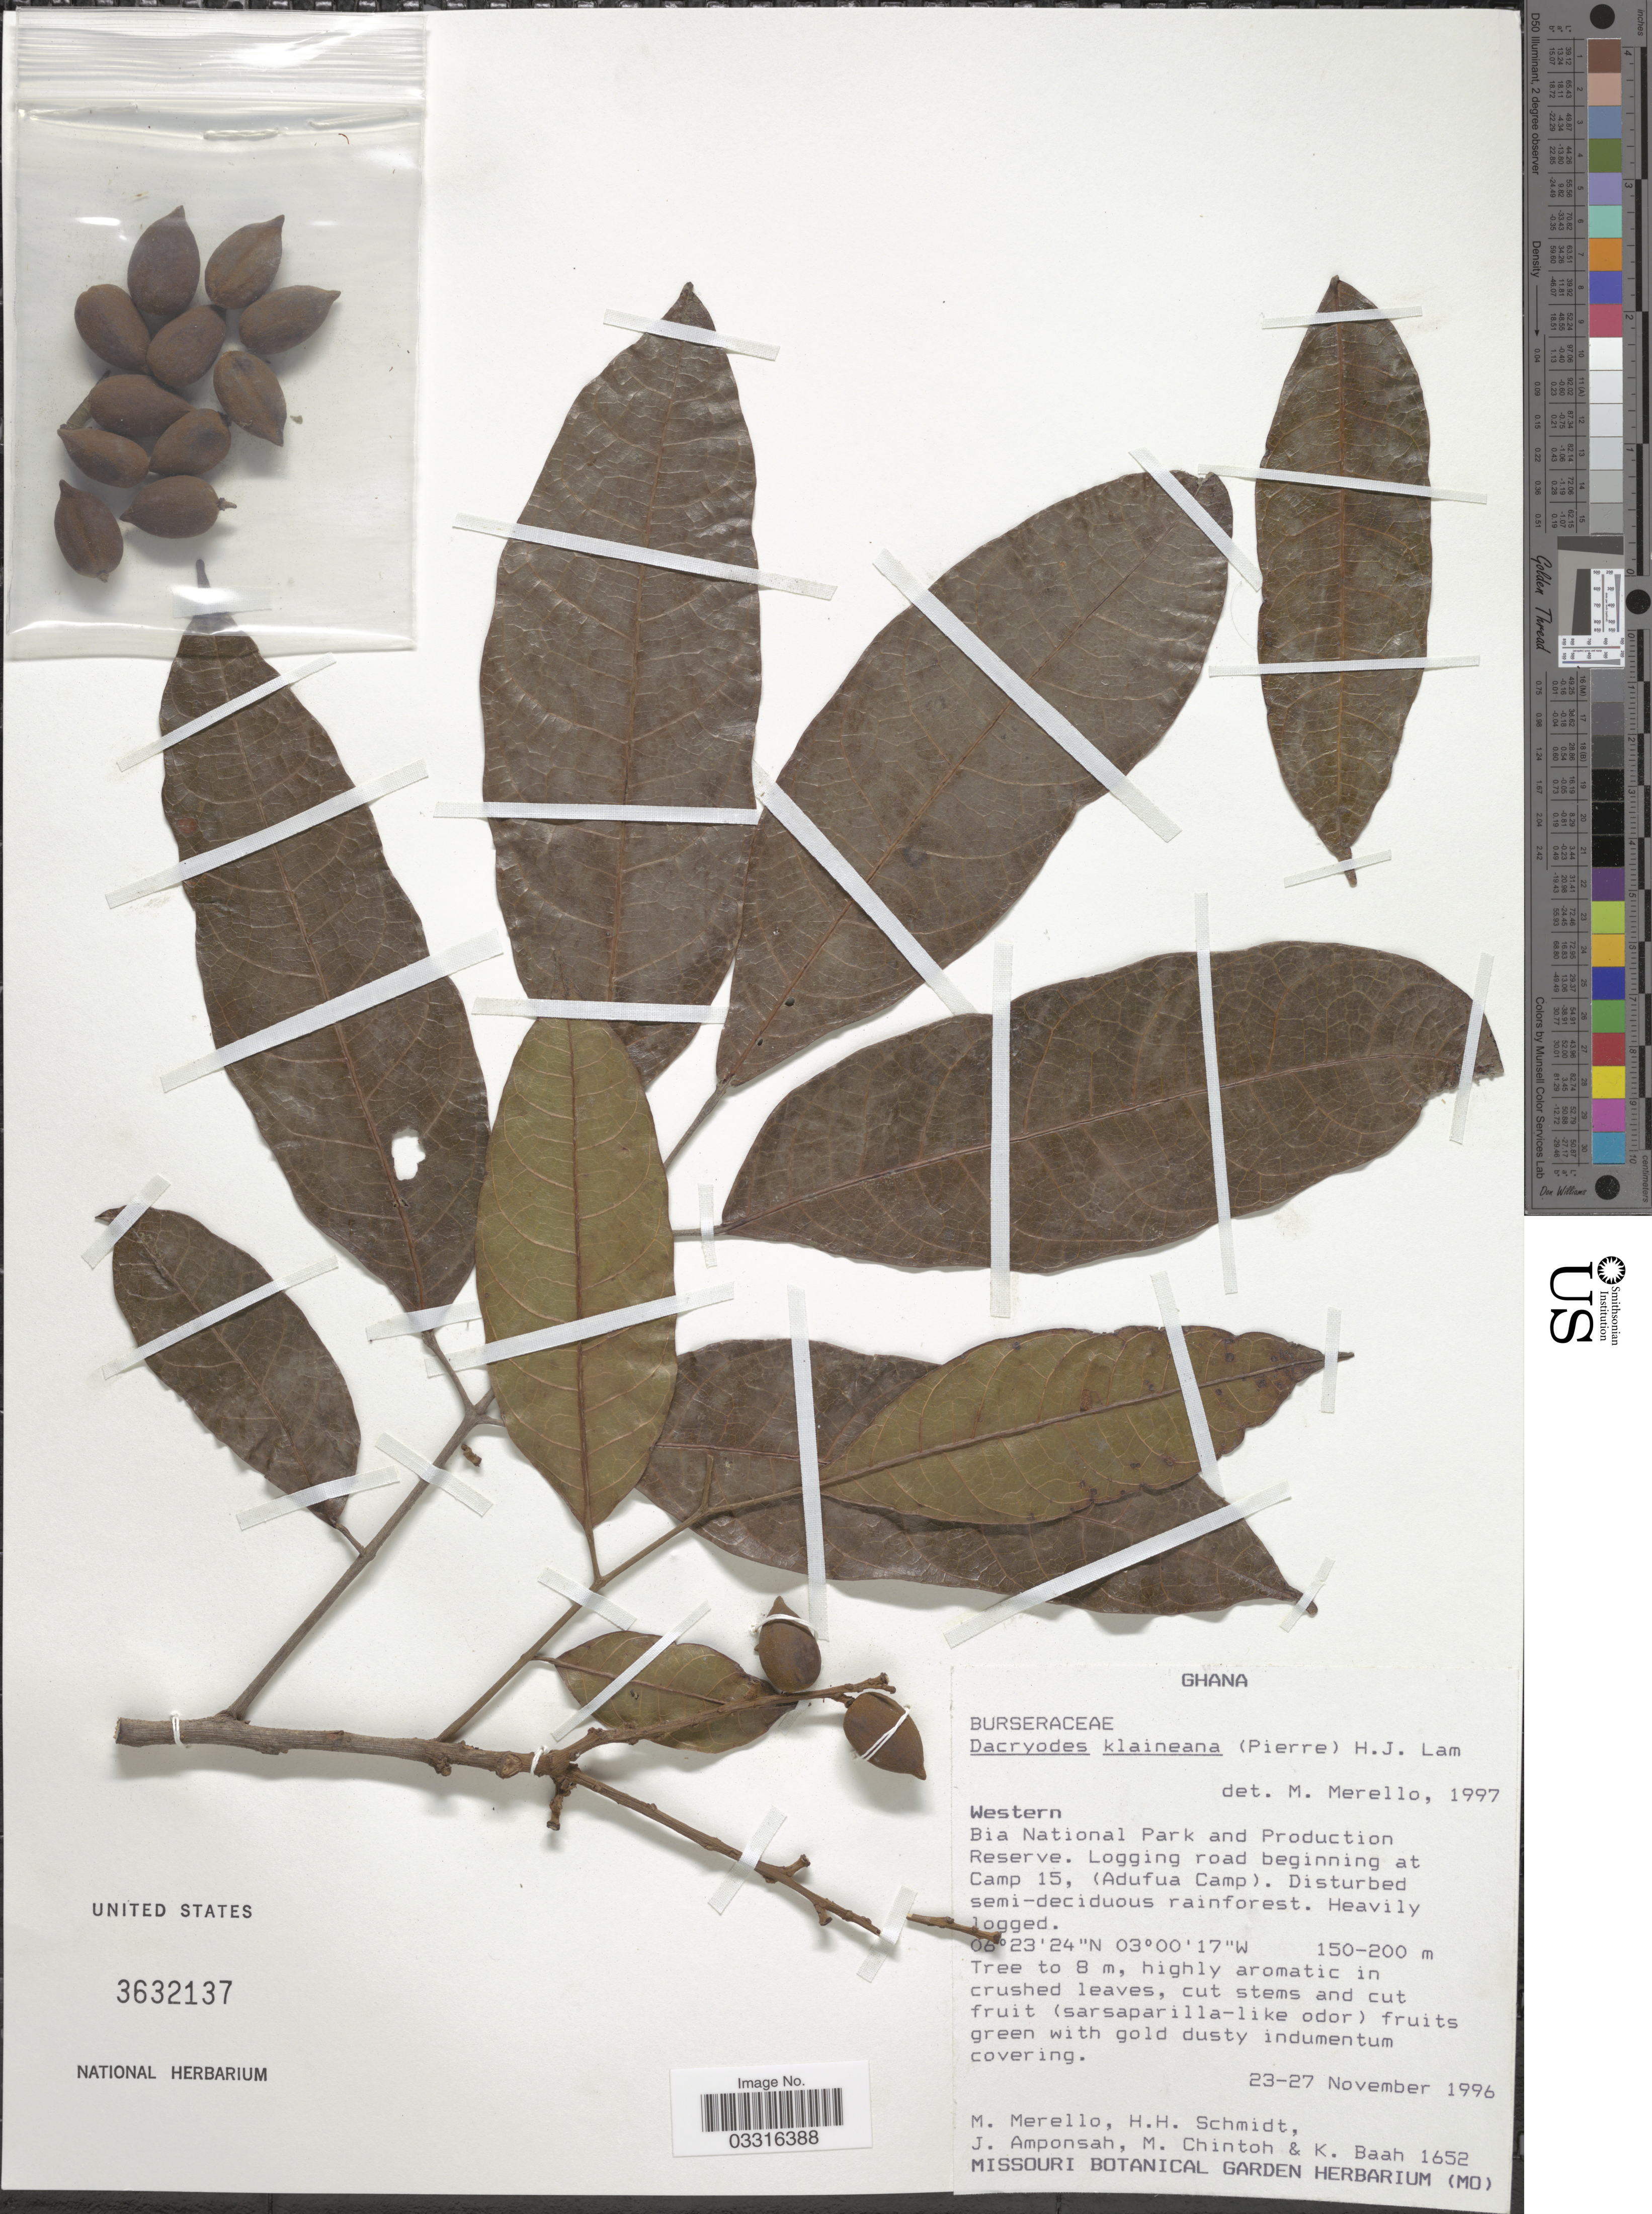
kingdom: Plantae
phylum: Tracheophyta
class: Magnoliopsida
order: Sapindales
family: Burseraceae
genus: Dacryodes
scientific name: Dacryodes klaineana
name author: (Pierre) H.J. Lam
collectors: M. Merello, H. H. Schmidt, J. Amponsah, M. Chintoh & K. Baah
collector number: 1652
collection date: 1996-11-23/1996-11-27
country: Ghana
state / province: Western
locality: Bia National Park and Production Reserve. Logging road beginning at Camp 15, (Adufua Camp).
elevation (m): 150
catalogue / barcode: US 3632137